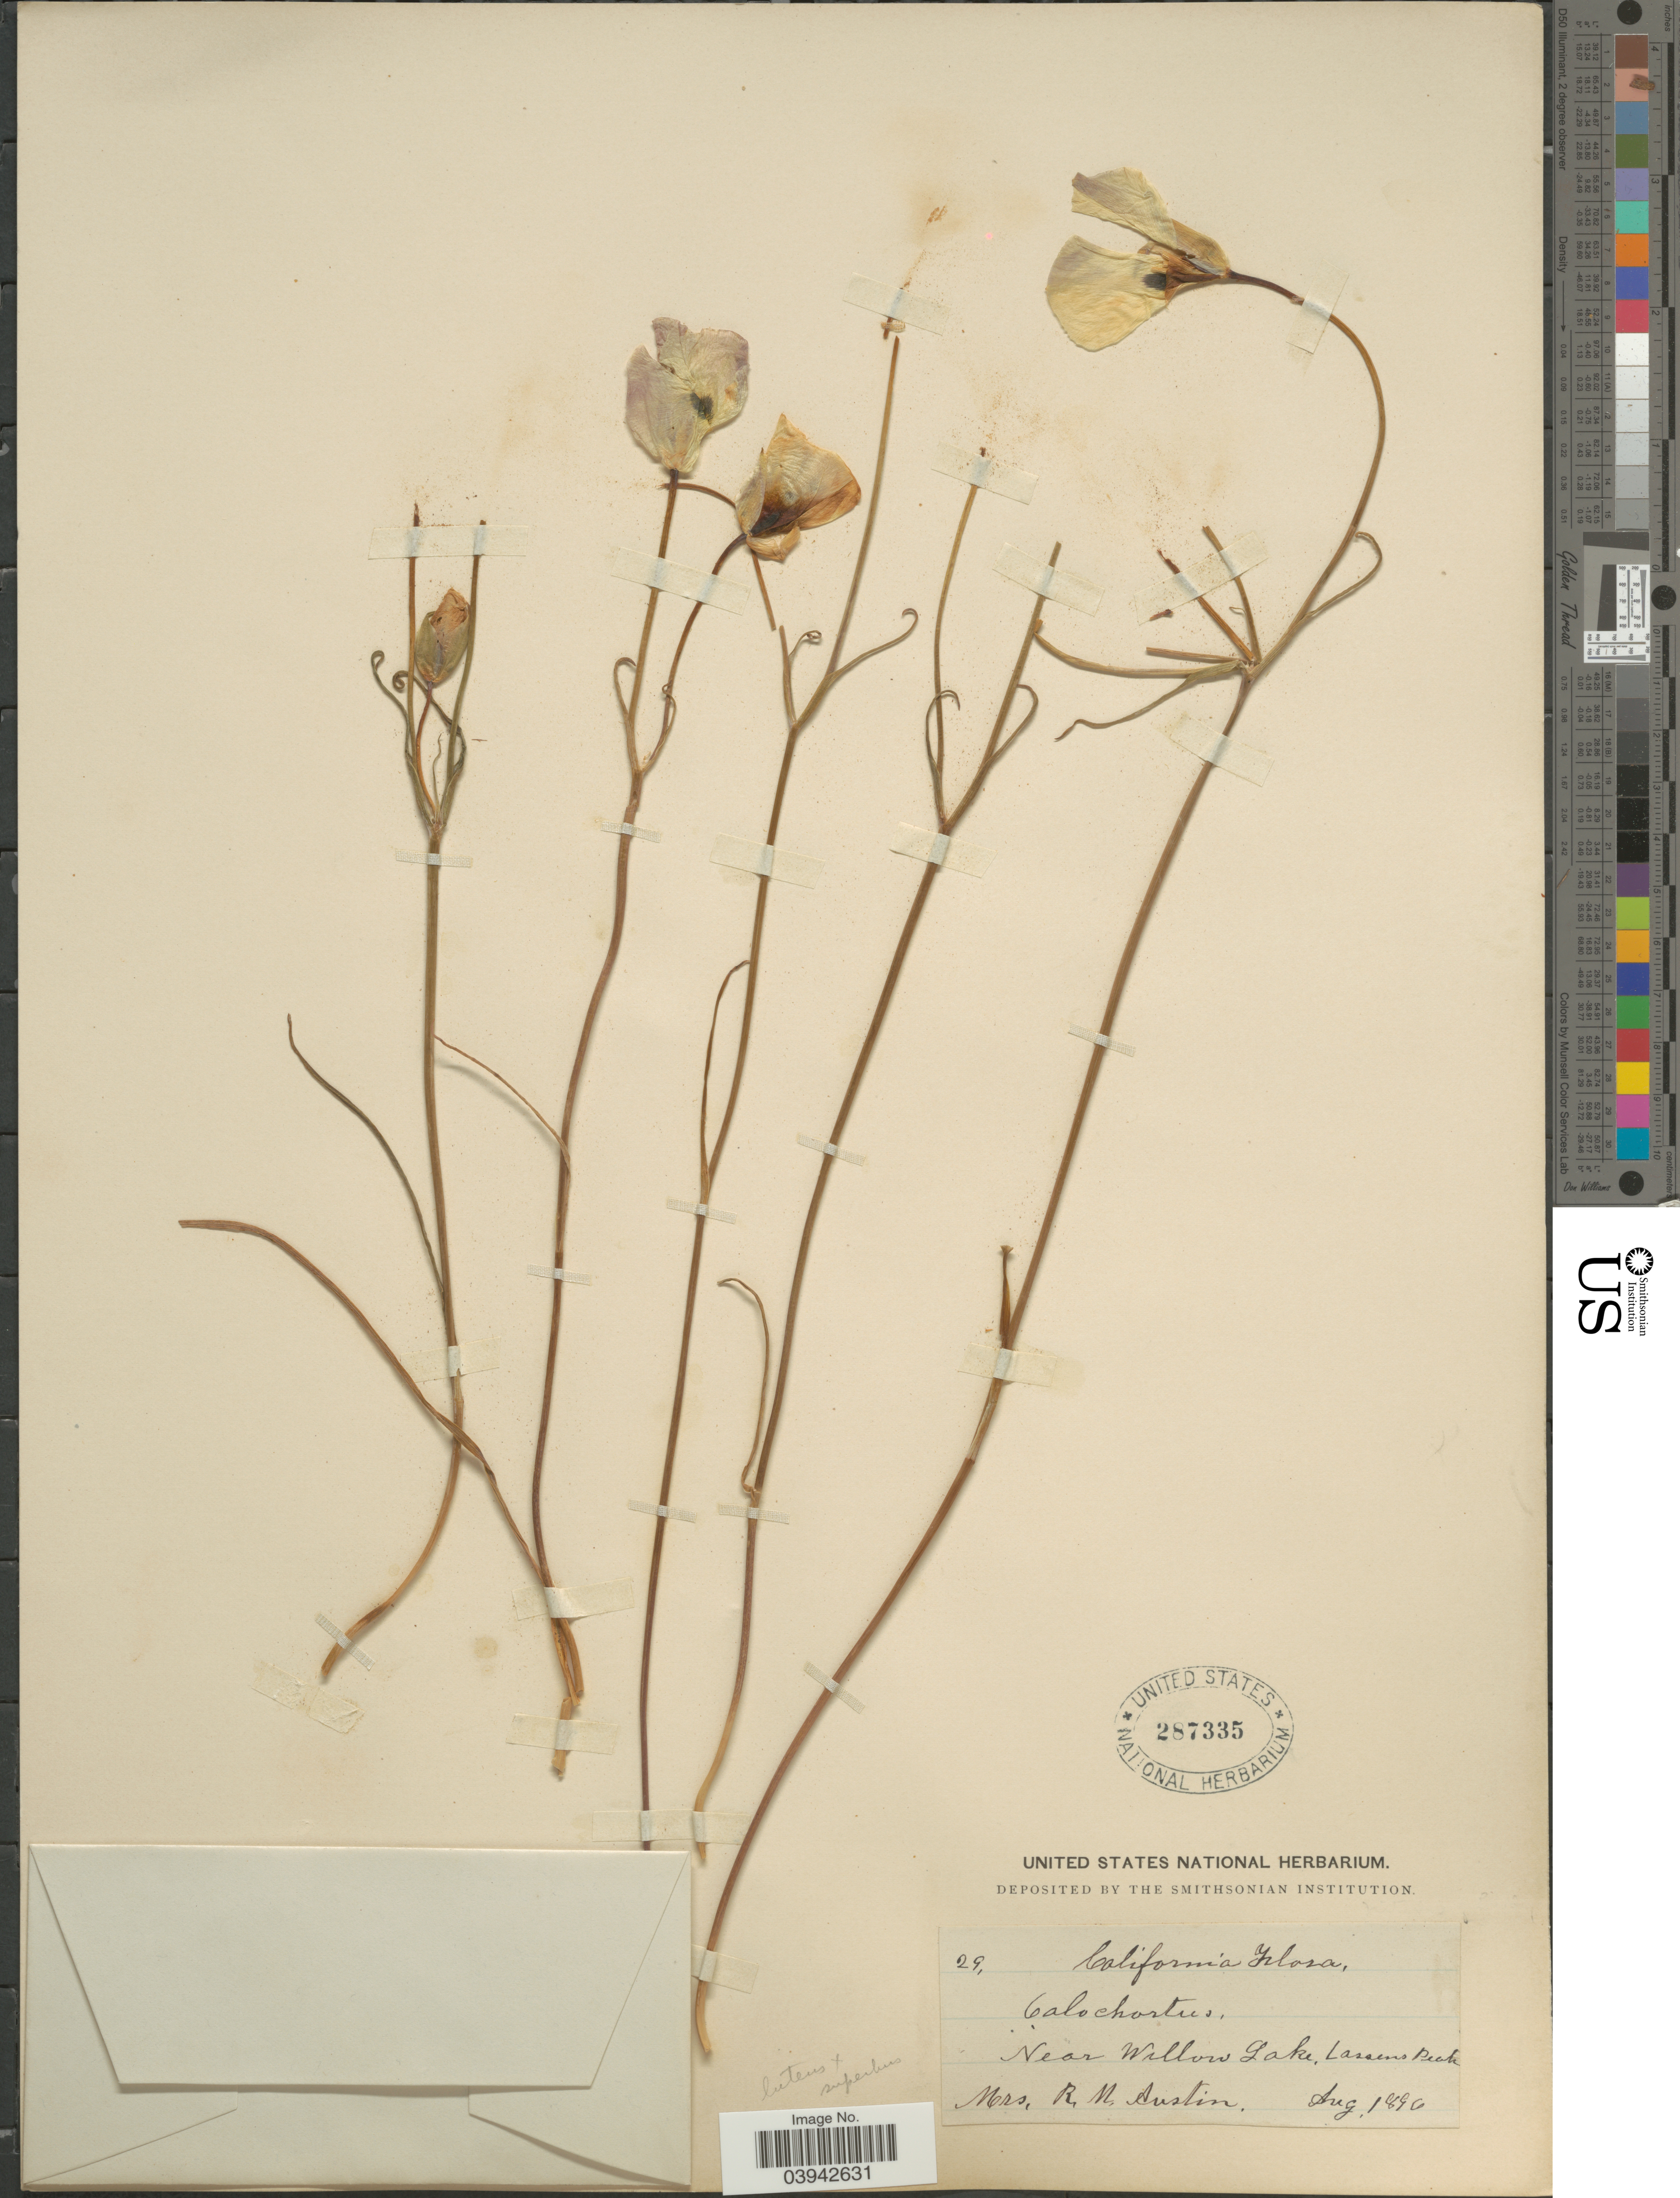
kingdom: Plantae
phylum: Tracheophyta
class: Liliopsida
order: Liliales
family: Liliaceae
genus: Calochortus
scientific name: Calochortus luteus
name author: Douglas ex Lindl.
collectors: R. Austin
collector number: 29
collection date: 1890-08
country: United States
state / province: California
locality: Near Willow Lake, Lassens Peak.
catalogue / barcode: US 287335